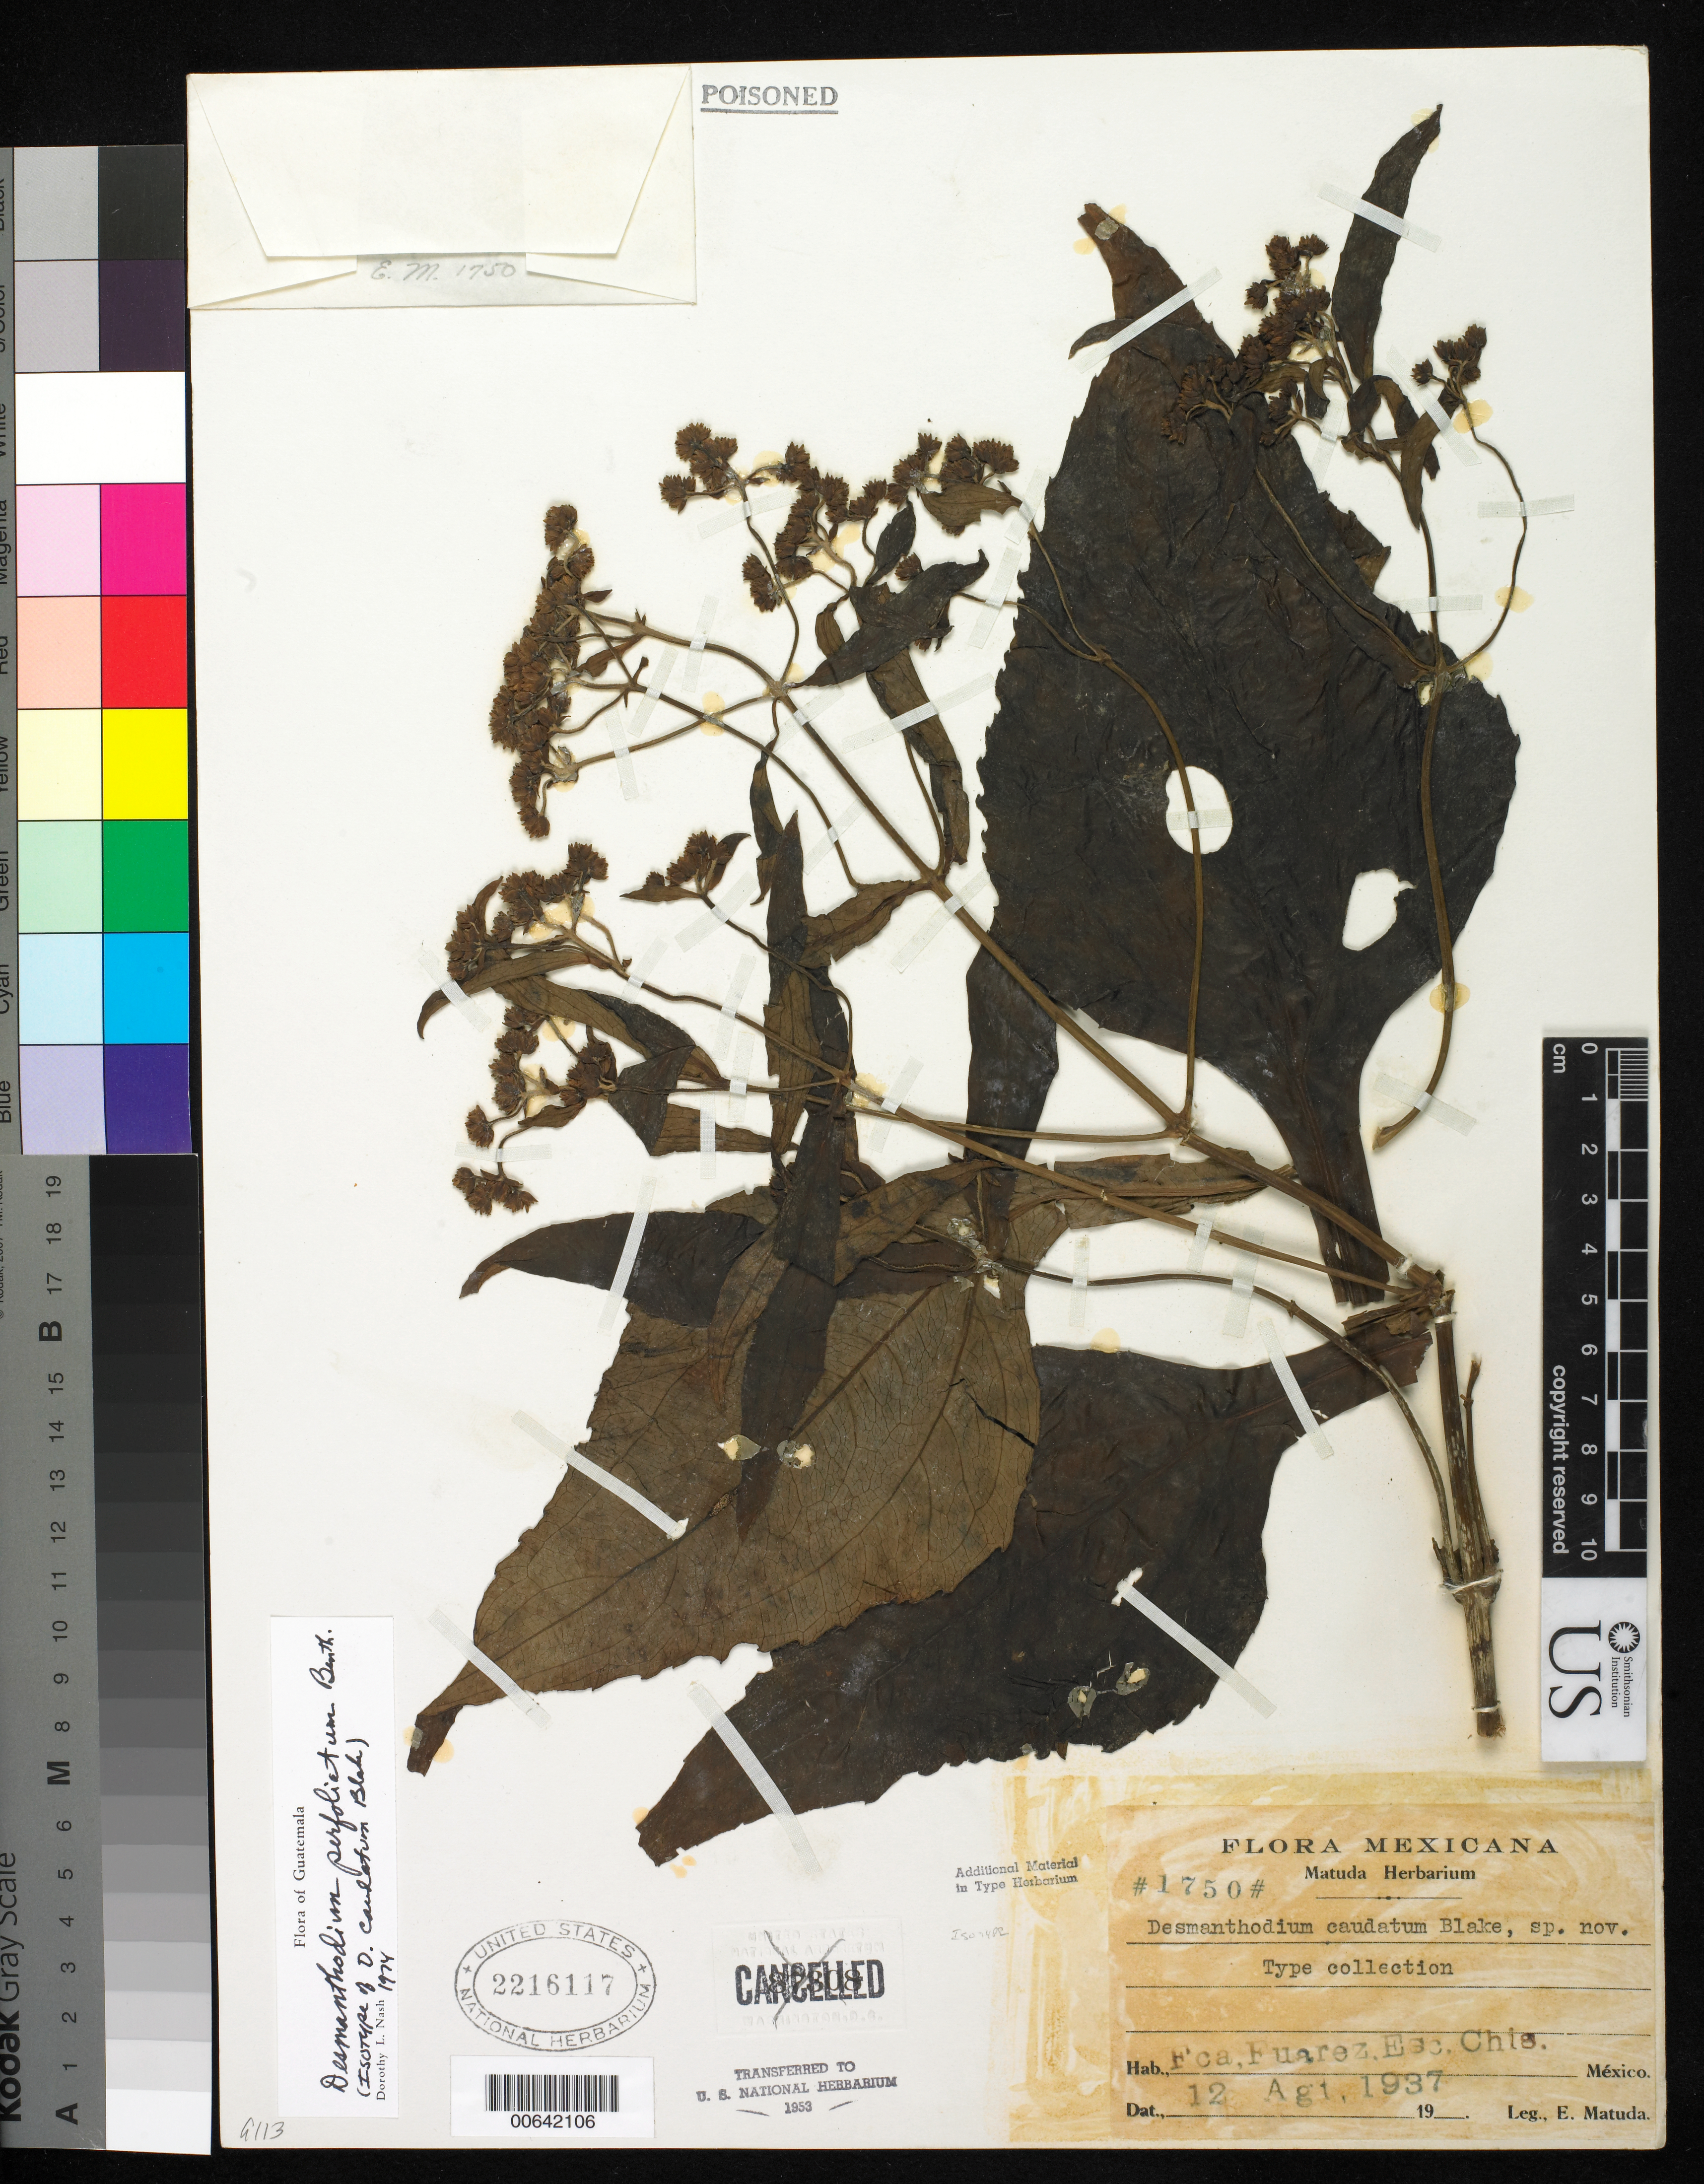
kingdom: Plantae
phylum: Tracheophyta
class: Magnoliopsida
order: Asterales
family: Asteraceae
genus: Desmanthodium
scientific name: Desmanthodium caudatum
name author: S.F. Blake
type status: Isotype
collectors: E. Matuda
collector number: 1750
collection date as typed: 12 Aug 1937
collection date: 1937-08-12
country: Mexico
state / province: Chiapas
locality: Fca. Fuarez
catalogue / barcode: US 2216117